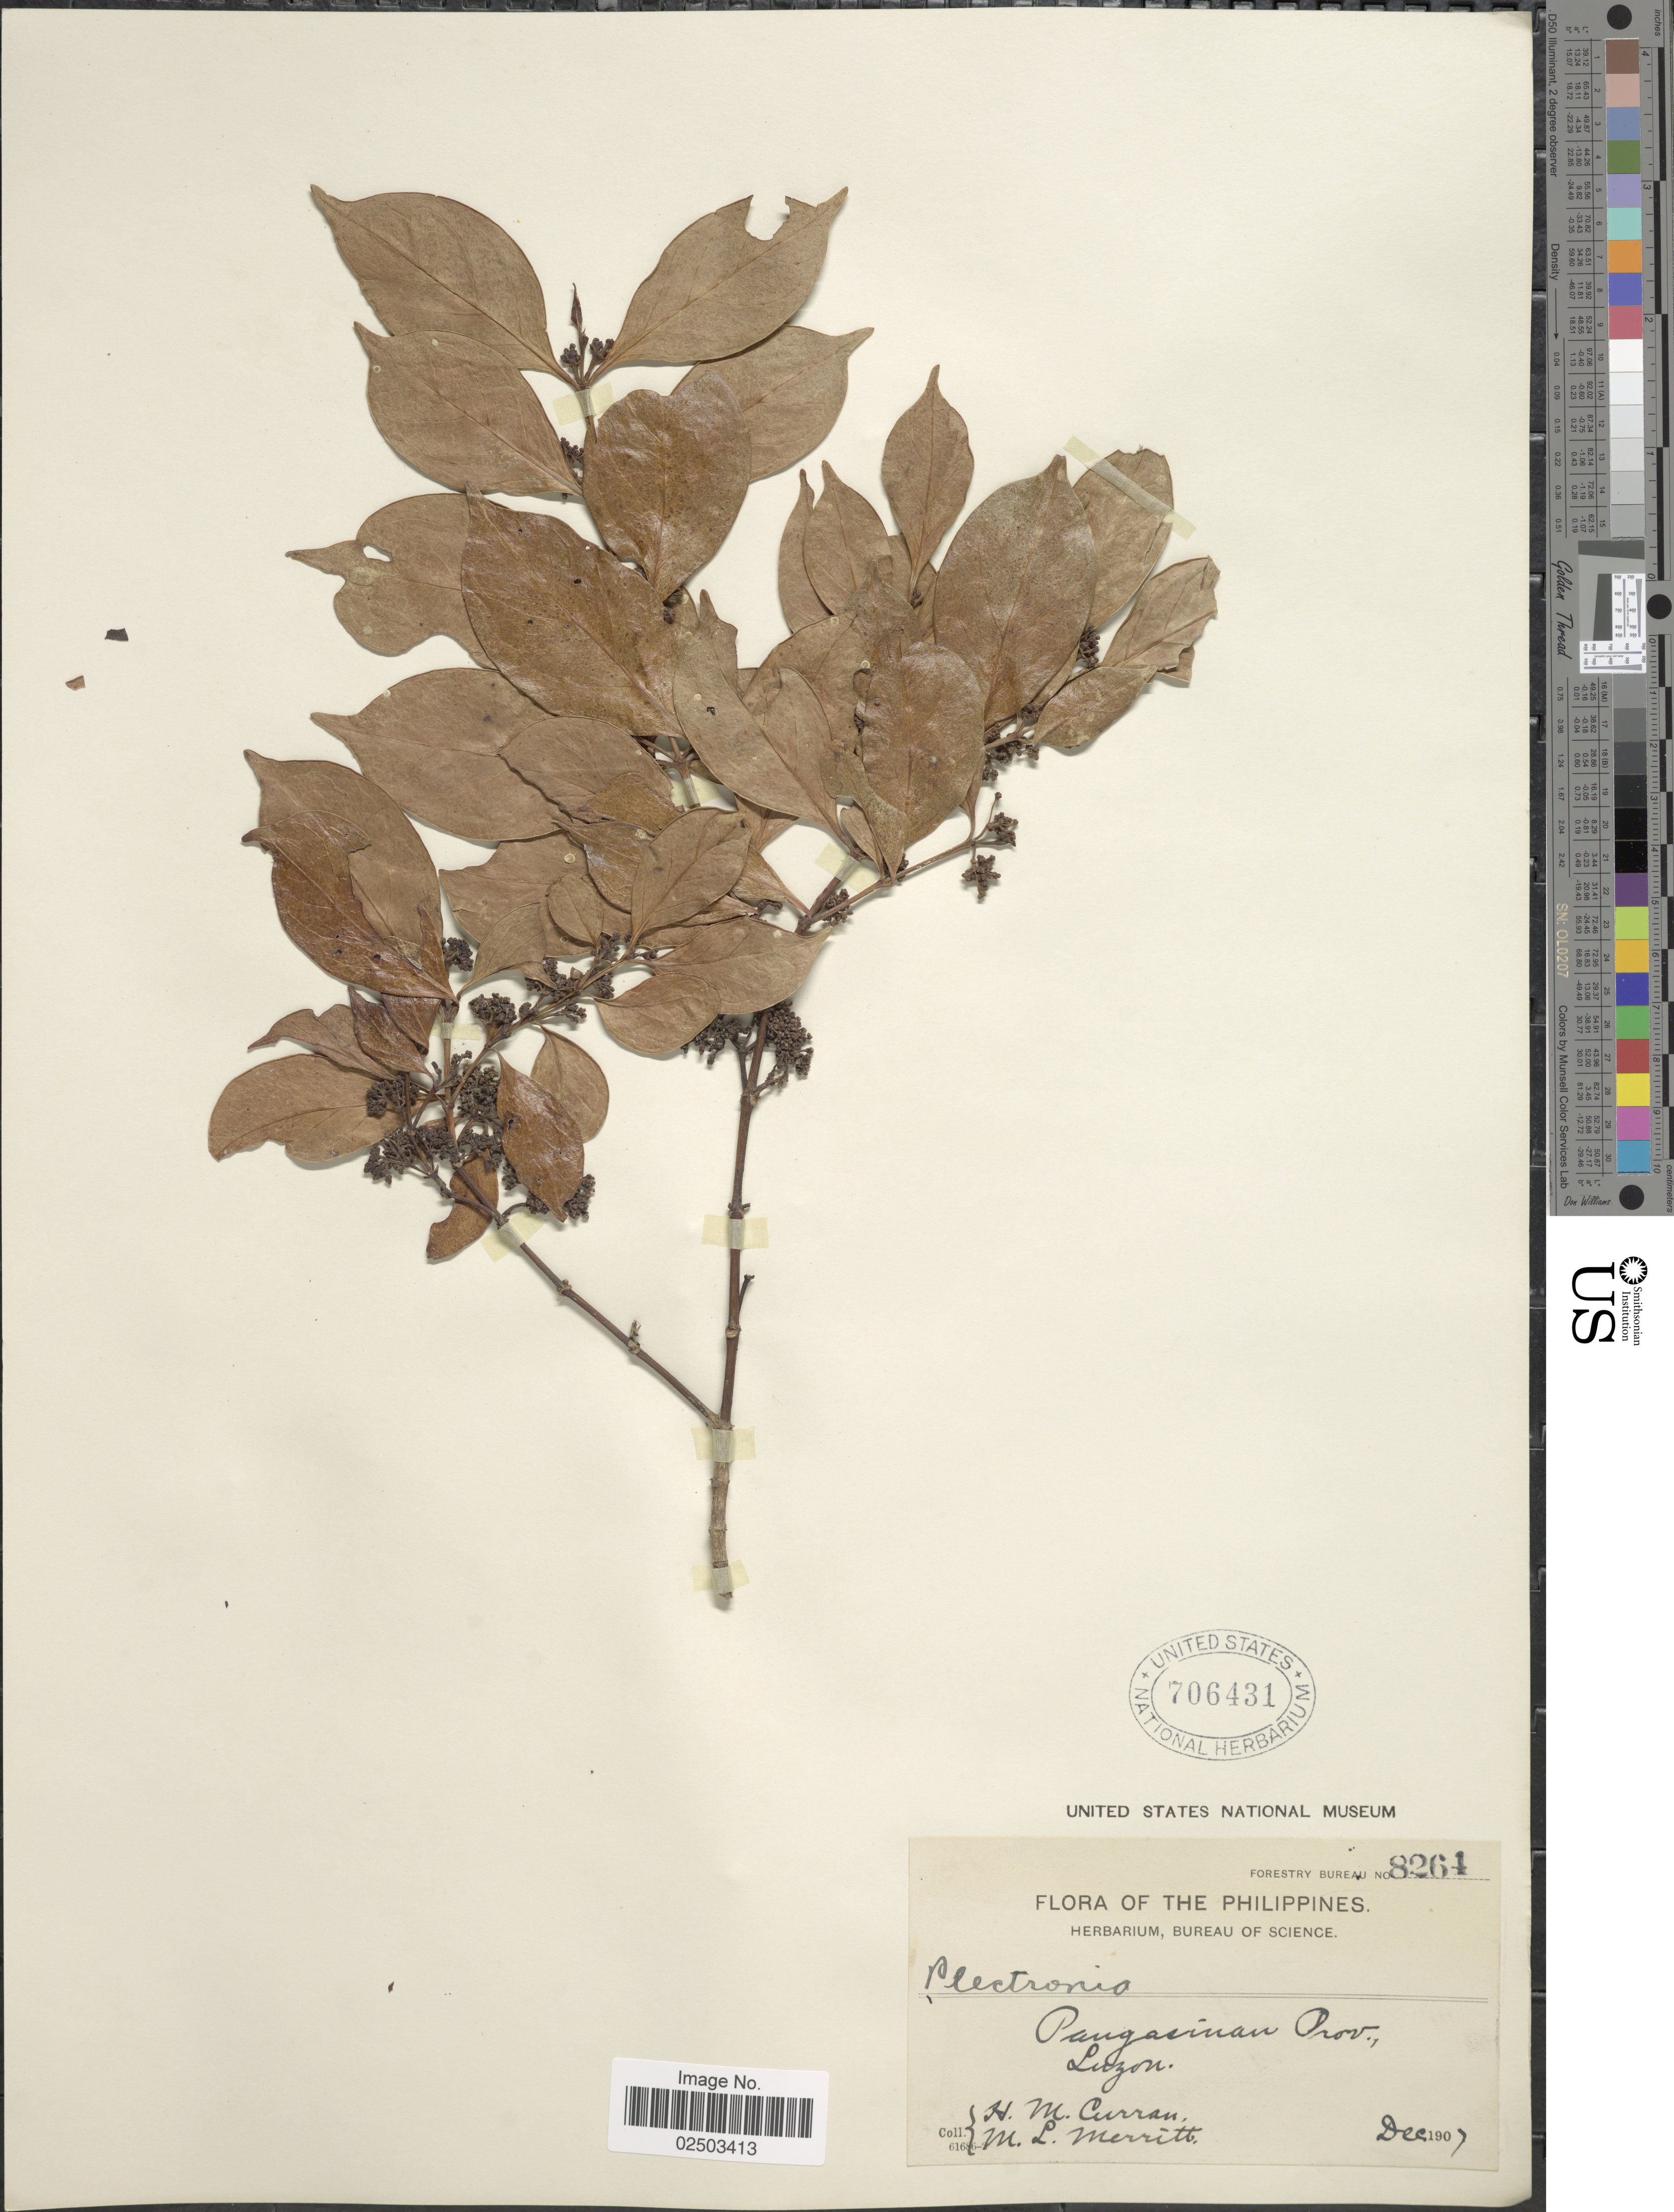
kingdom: Plantae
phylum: Tracheophyta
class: Magnoliopsida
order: Gentianales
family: Rubiaceae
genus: Canthium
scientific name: Canthium gynochthodes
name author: Baill.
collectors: H. M. Curran & M. L. Merritt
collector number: Forestry Bureau 8264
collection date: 1907-12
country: Philippines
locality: Pangasinan Prov., Luzon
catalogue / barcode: US 706431